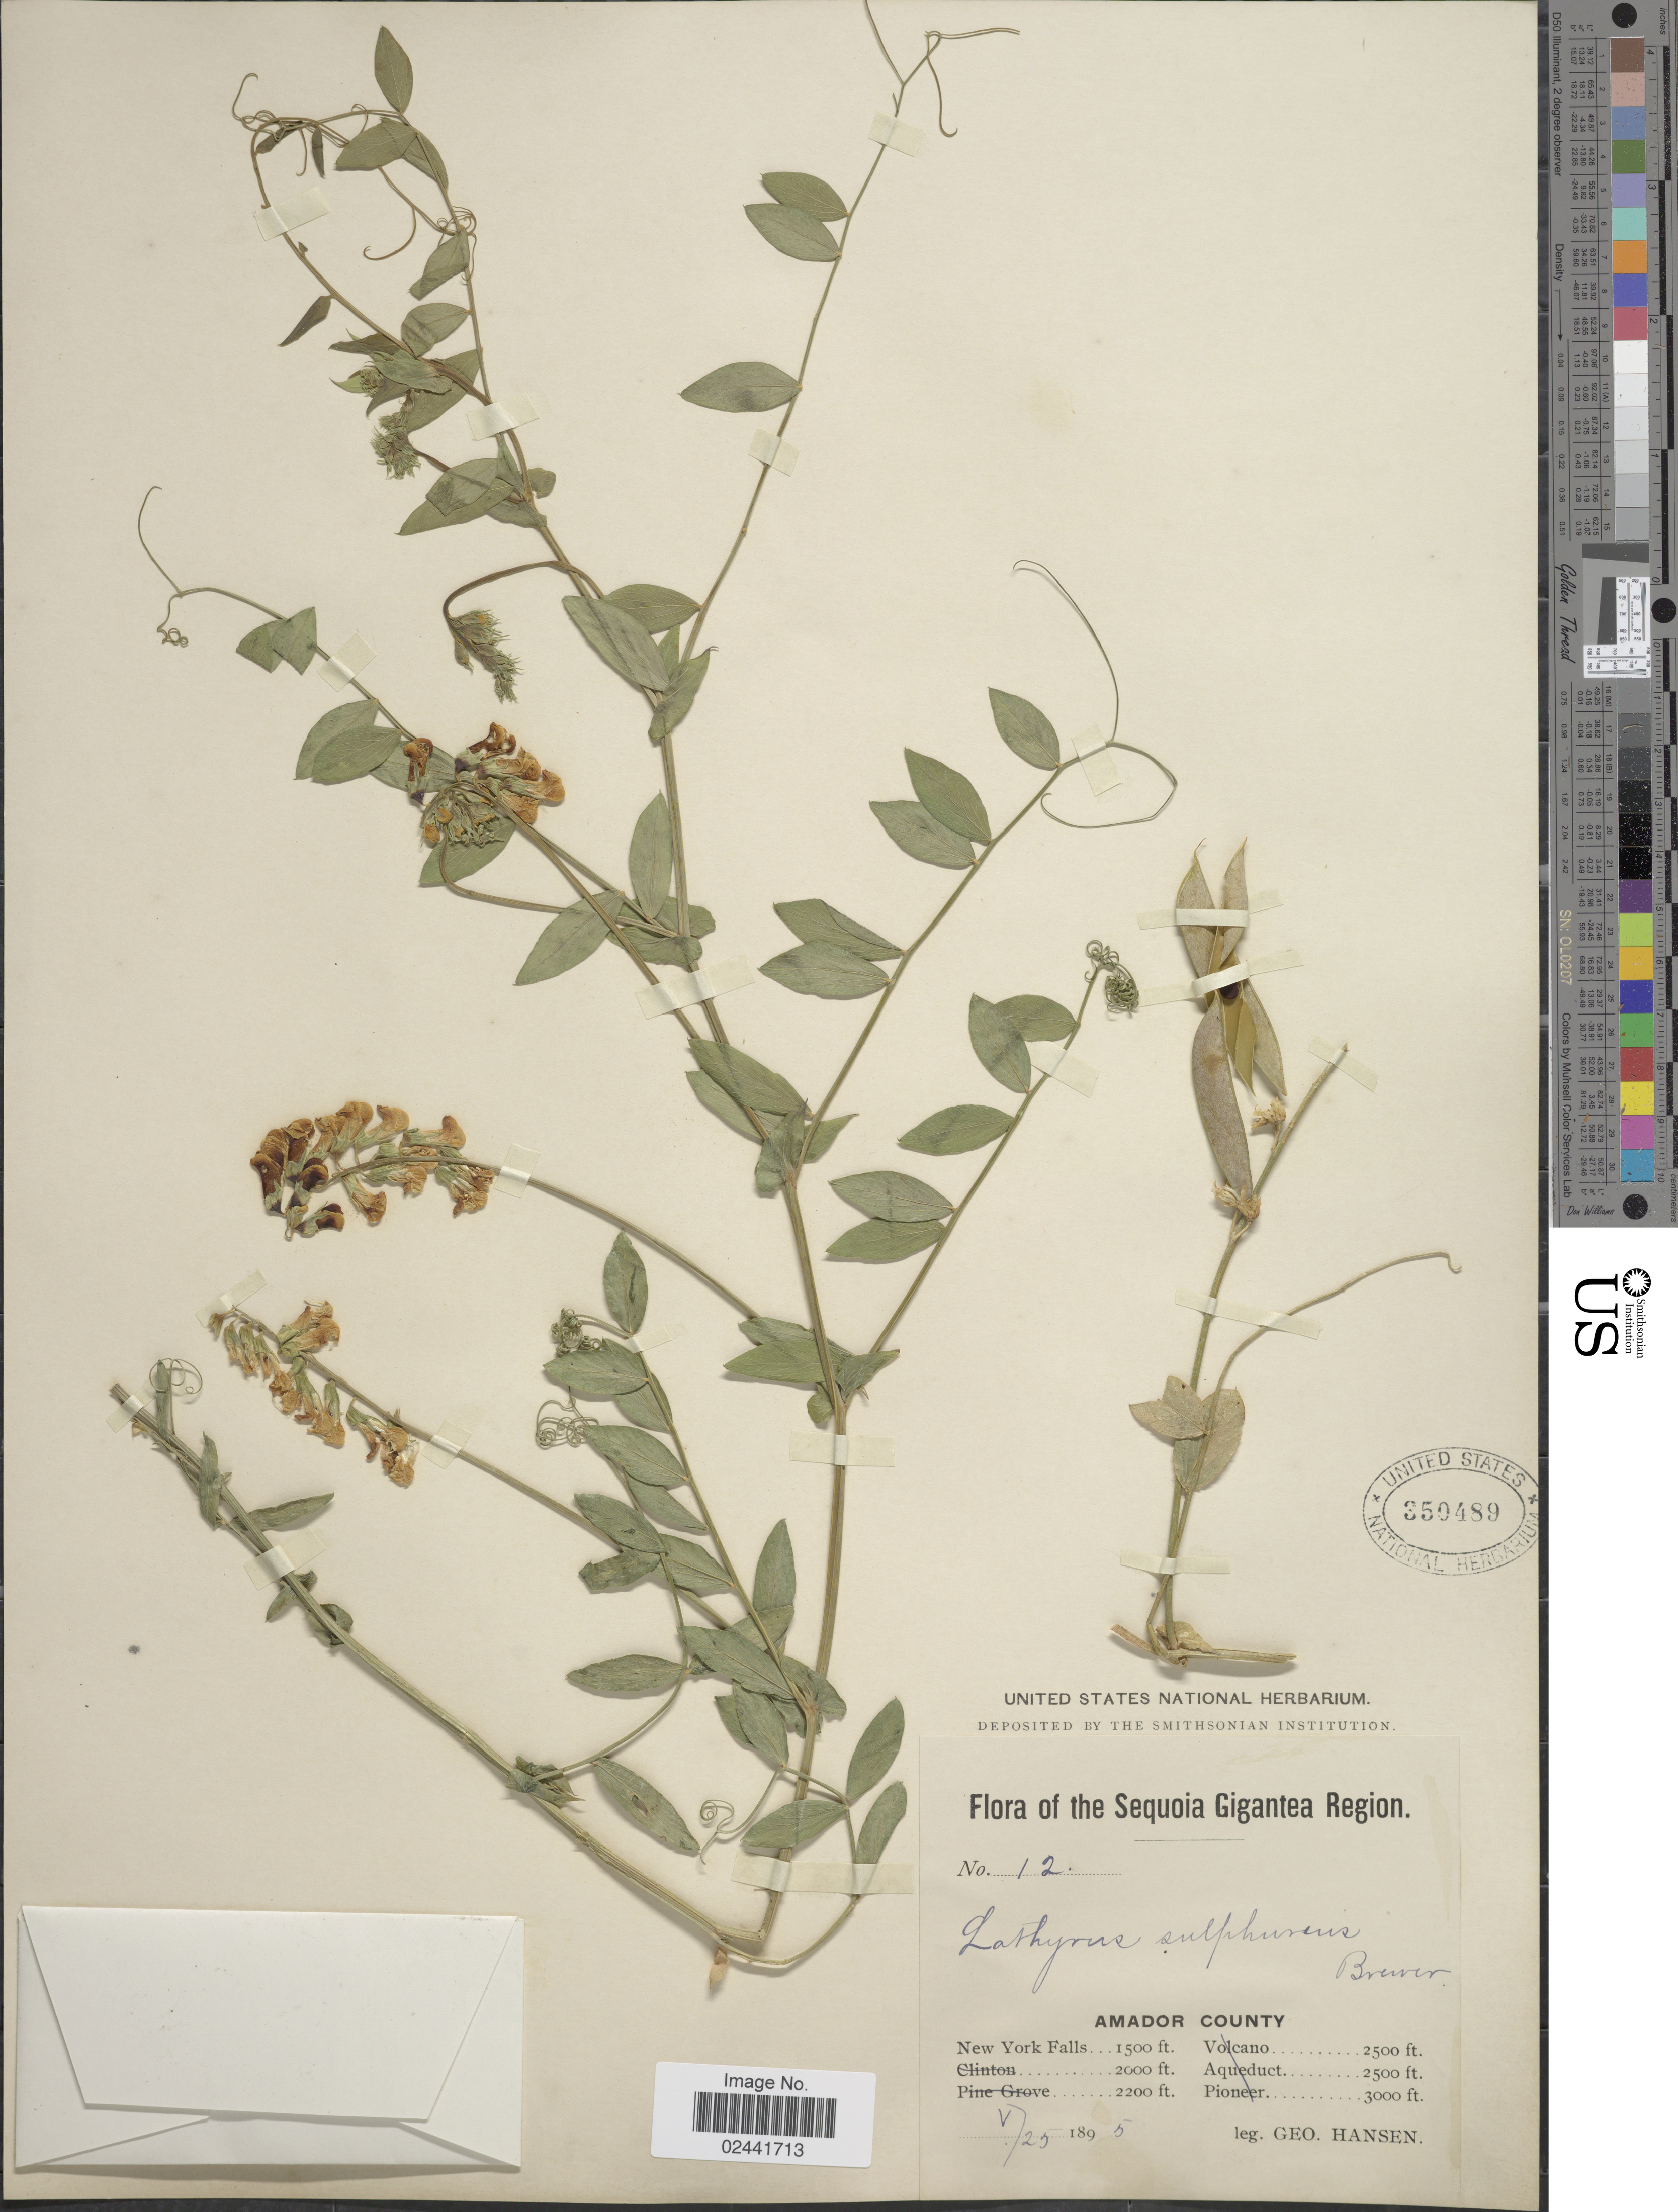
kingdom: Plantae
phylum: Tracheophyta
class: Magnoliopsida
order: Fabales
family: Fabaceae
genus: Lathyrus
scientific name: Lathyrus sulphureus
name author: W.H. Brewer ex A. Gray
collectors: G. Hansen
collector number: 12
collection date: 1895-05-25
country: United States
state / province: California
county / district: Amador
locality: The Sequoia Gigantea Region, Amador County, New York Falls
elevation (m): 457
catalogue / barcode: US 350489